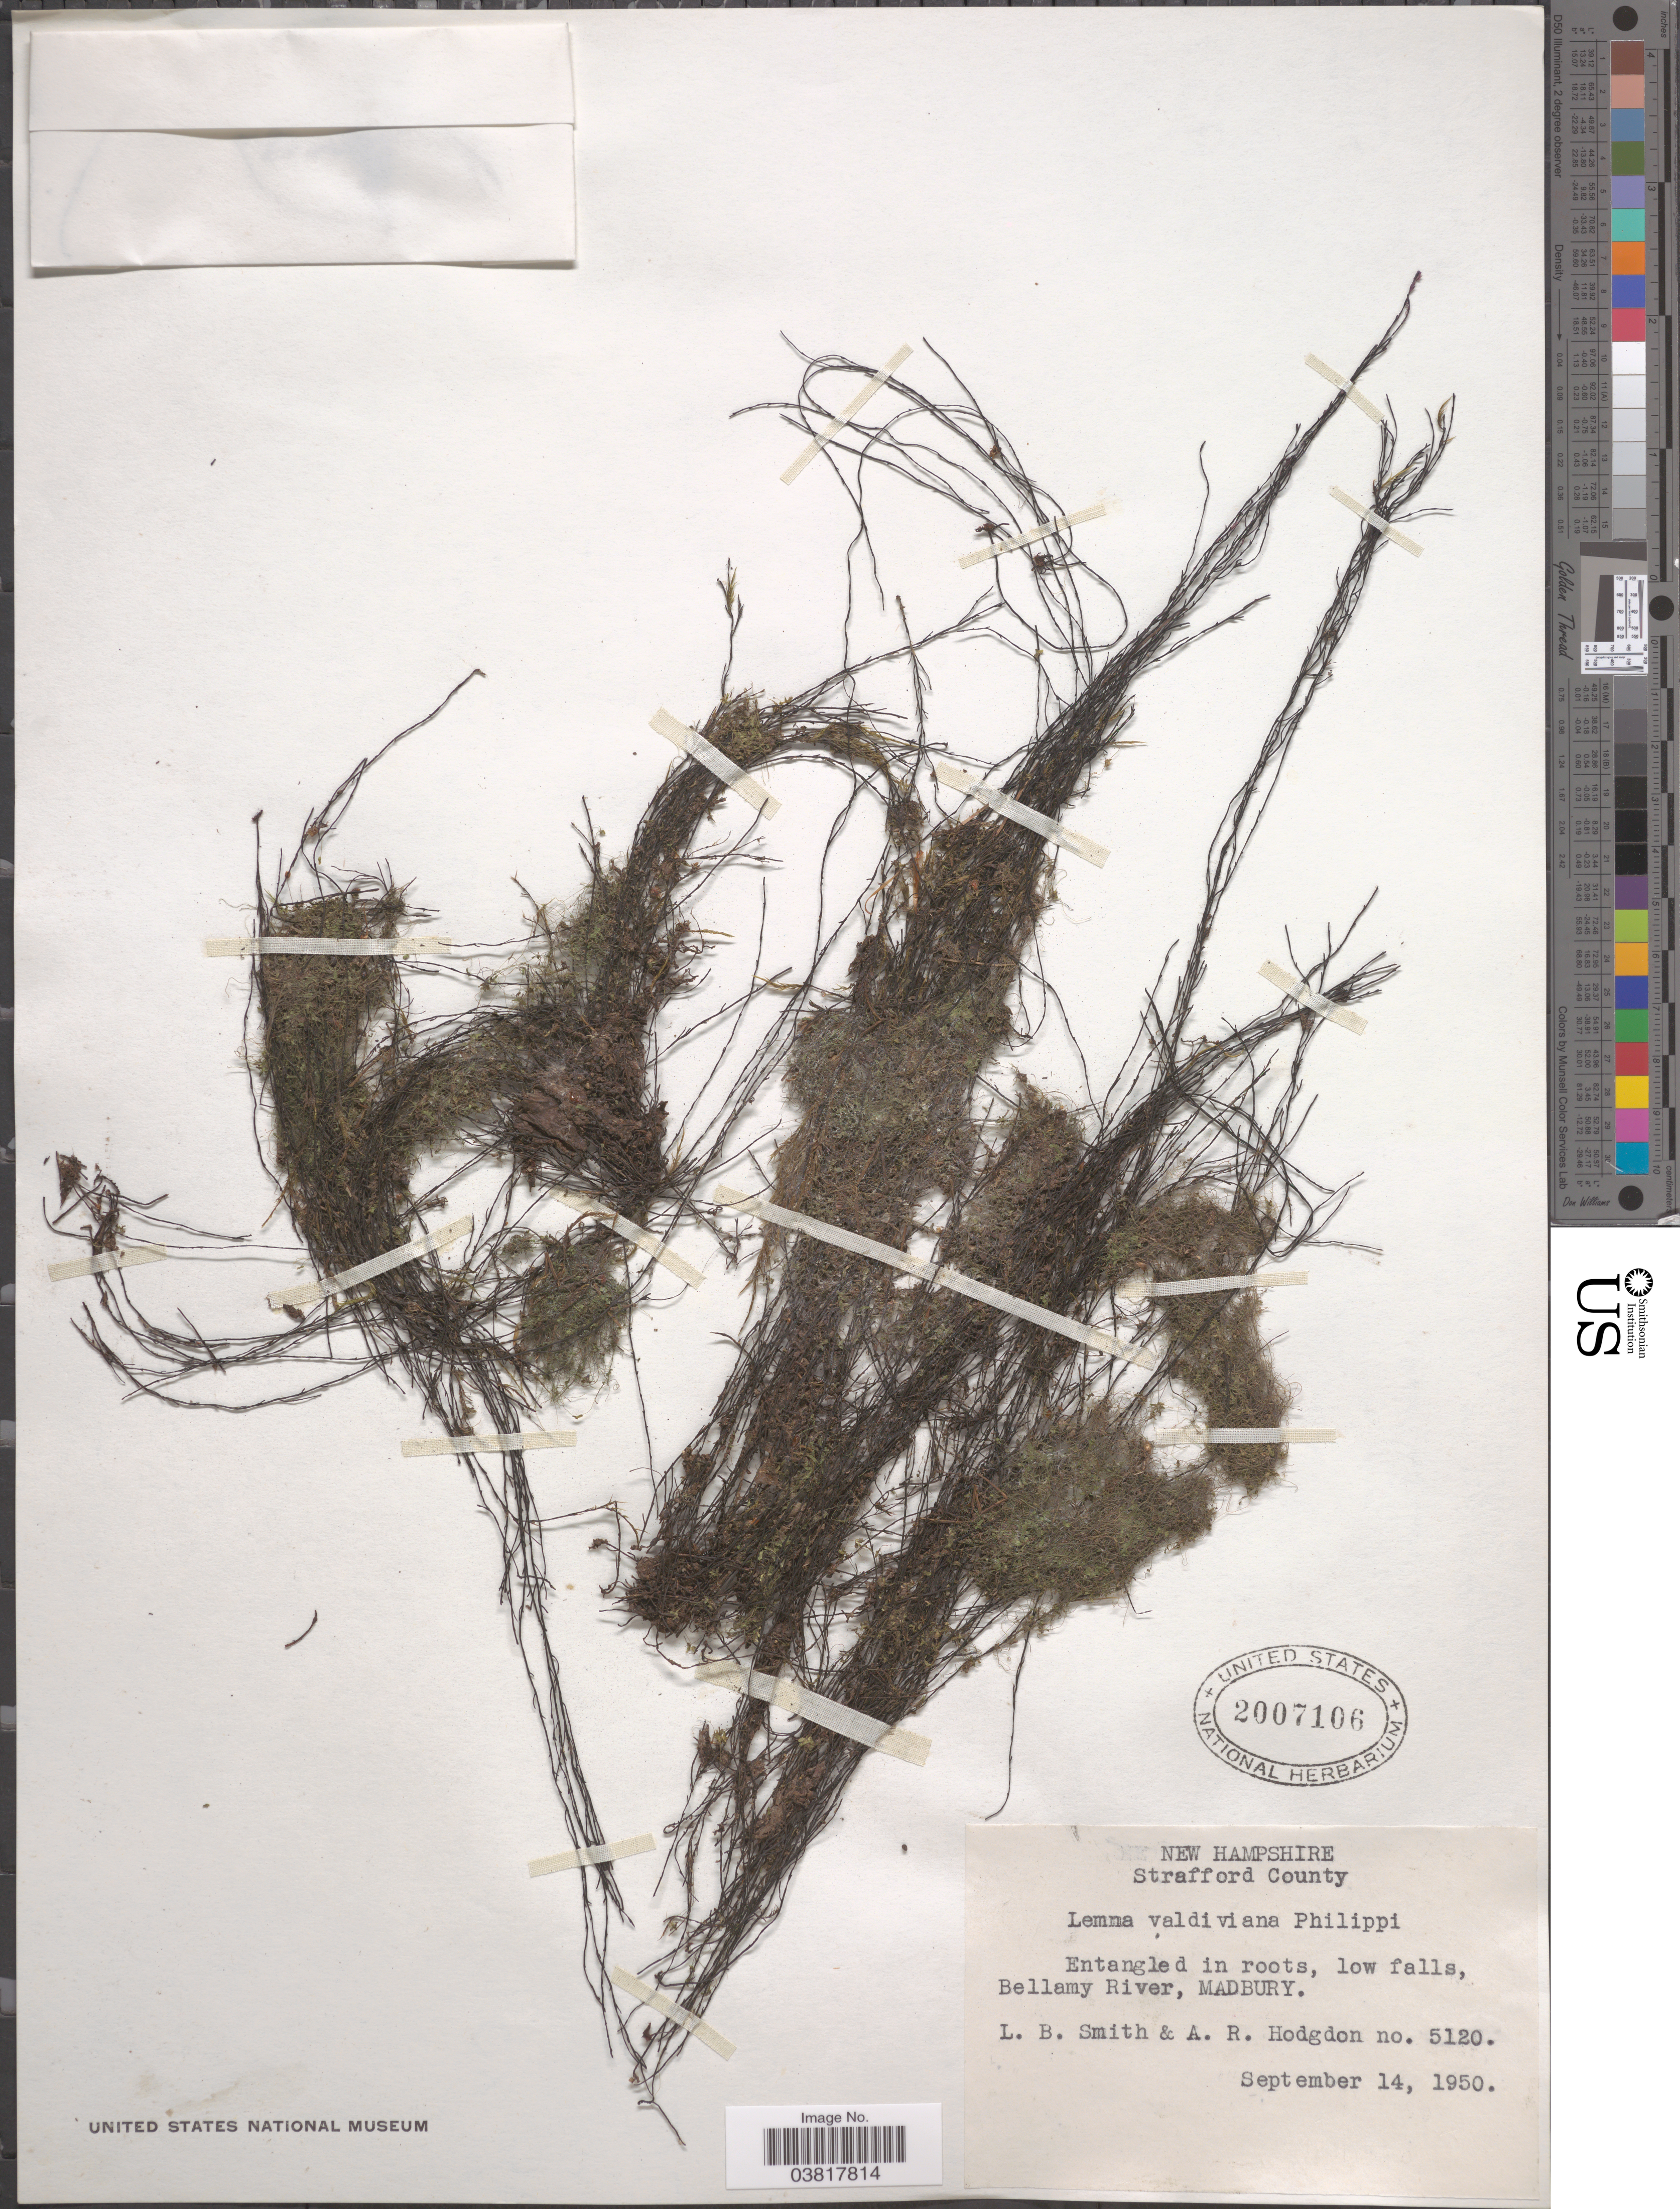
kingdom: Plantae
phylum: Tracheophyta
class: Liliopsida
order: Alismatales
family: Araceae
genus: Lemna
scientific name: Lemna valdiviana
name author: Phil.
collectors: L. Smith & A. R. Hodgdon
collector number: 5120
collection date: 1950-09-14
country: United States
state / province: New Hampshire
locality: Strafford County. Low falls, Bellamy River, Madbury.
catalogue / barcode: US 2007106